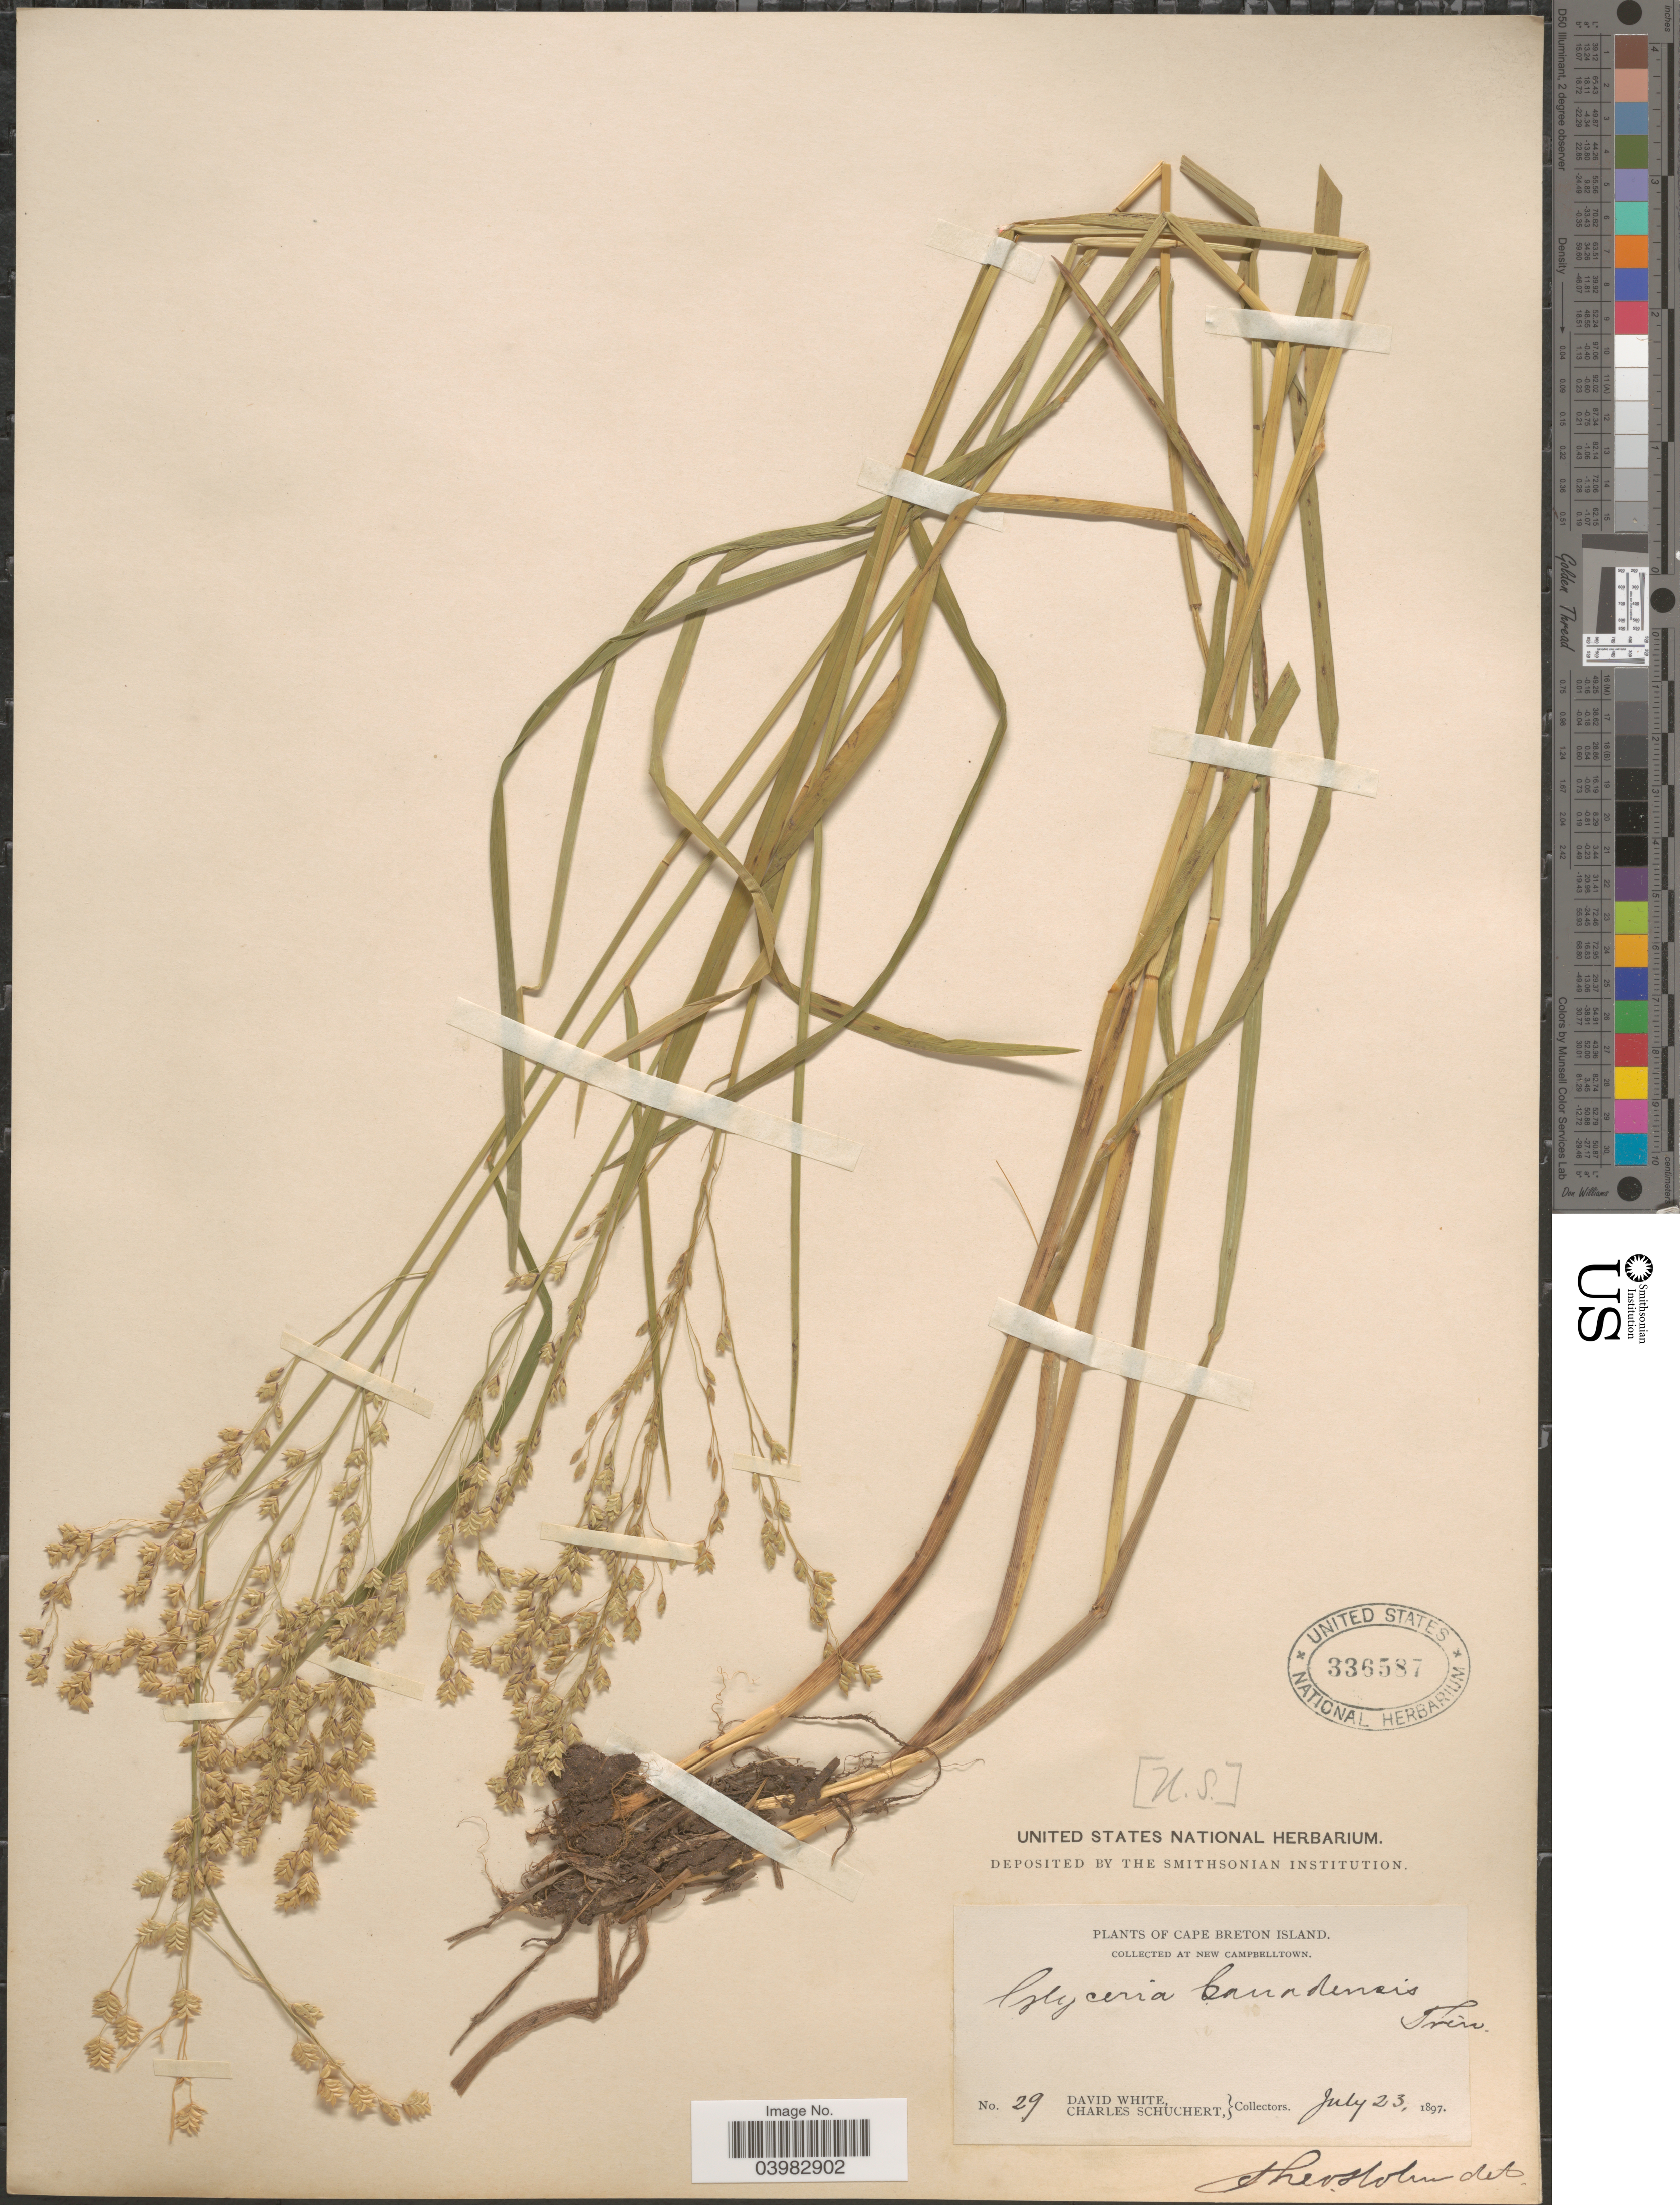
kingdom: Plantae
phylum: Tracheophyta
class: Liliopsida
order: Poales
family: Poaceae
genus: Glyceria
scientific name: Glyceria canadensis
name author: (Michx.) Trin.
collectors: D. White & C. Schuchert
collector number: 29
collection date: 1897-07-23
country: Canada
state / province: Nova Scotia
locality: Cape Breton Island. At New Campbelltown.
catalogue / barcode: US 336587